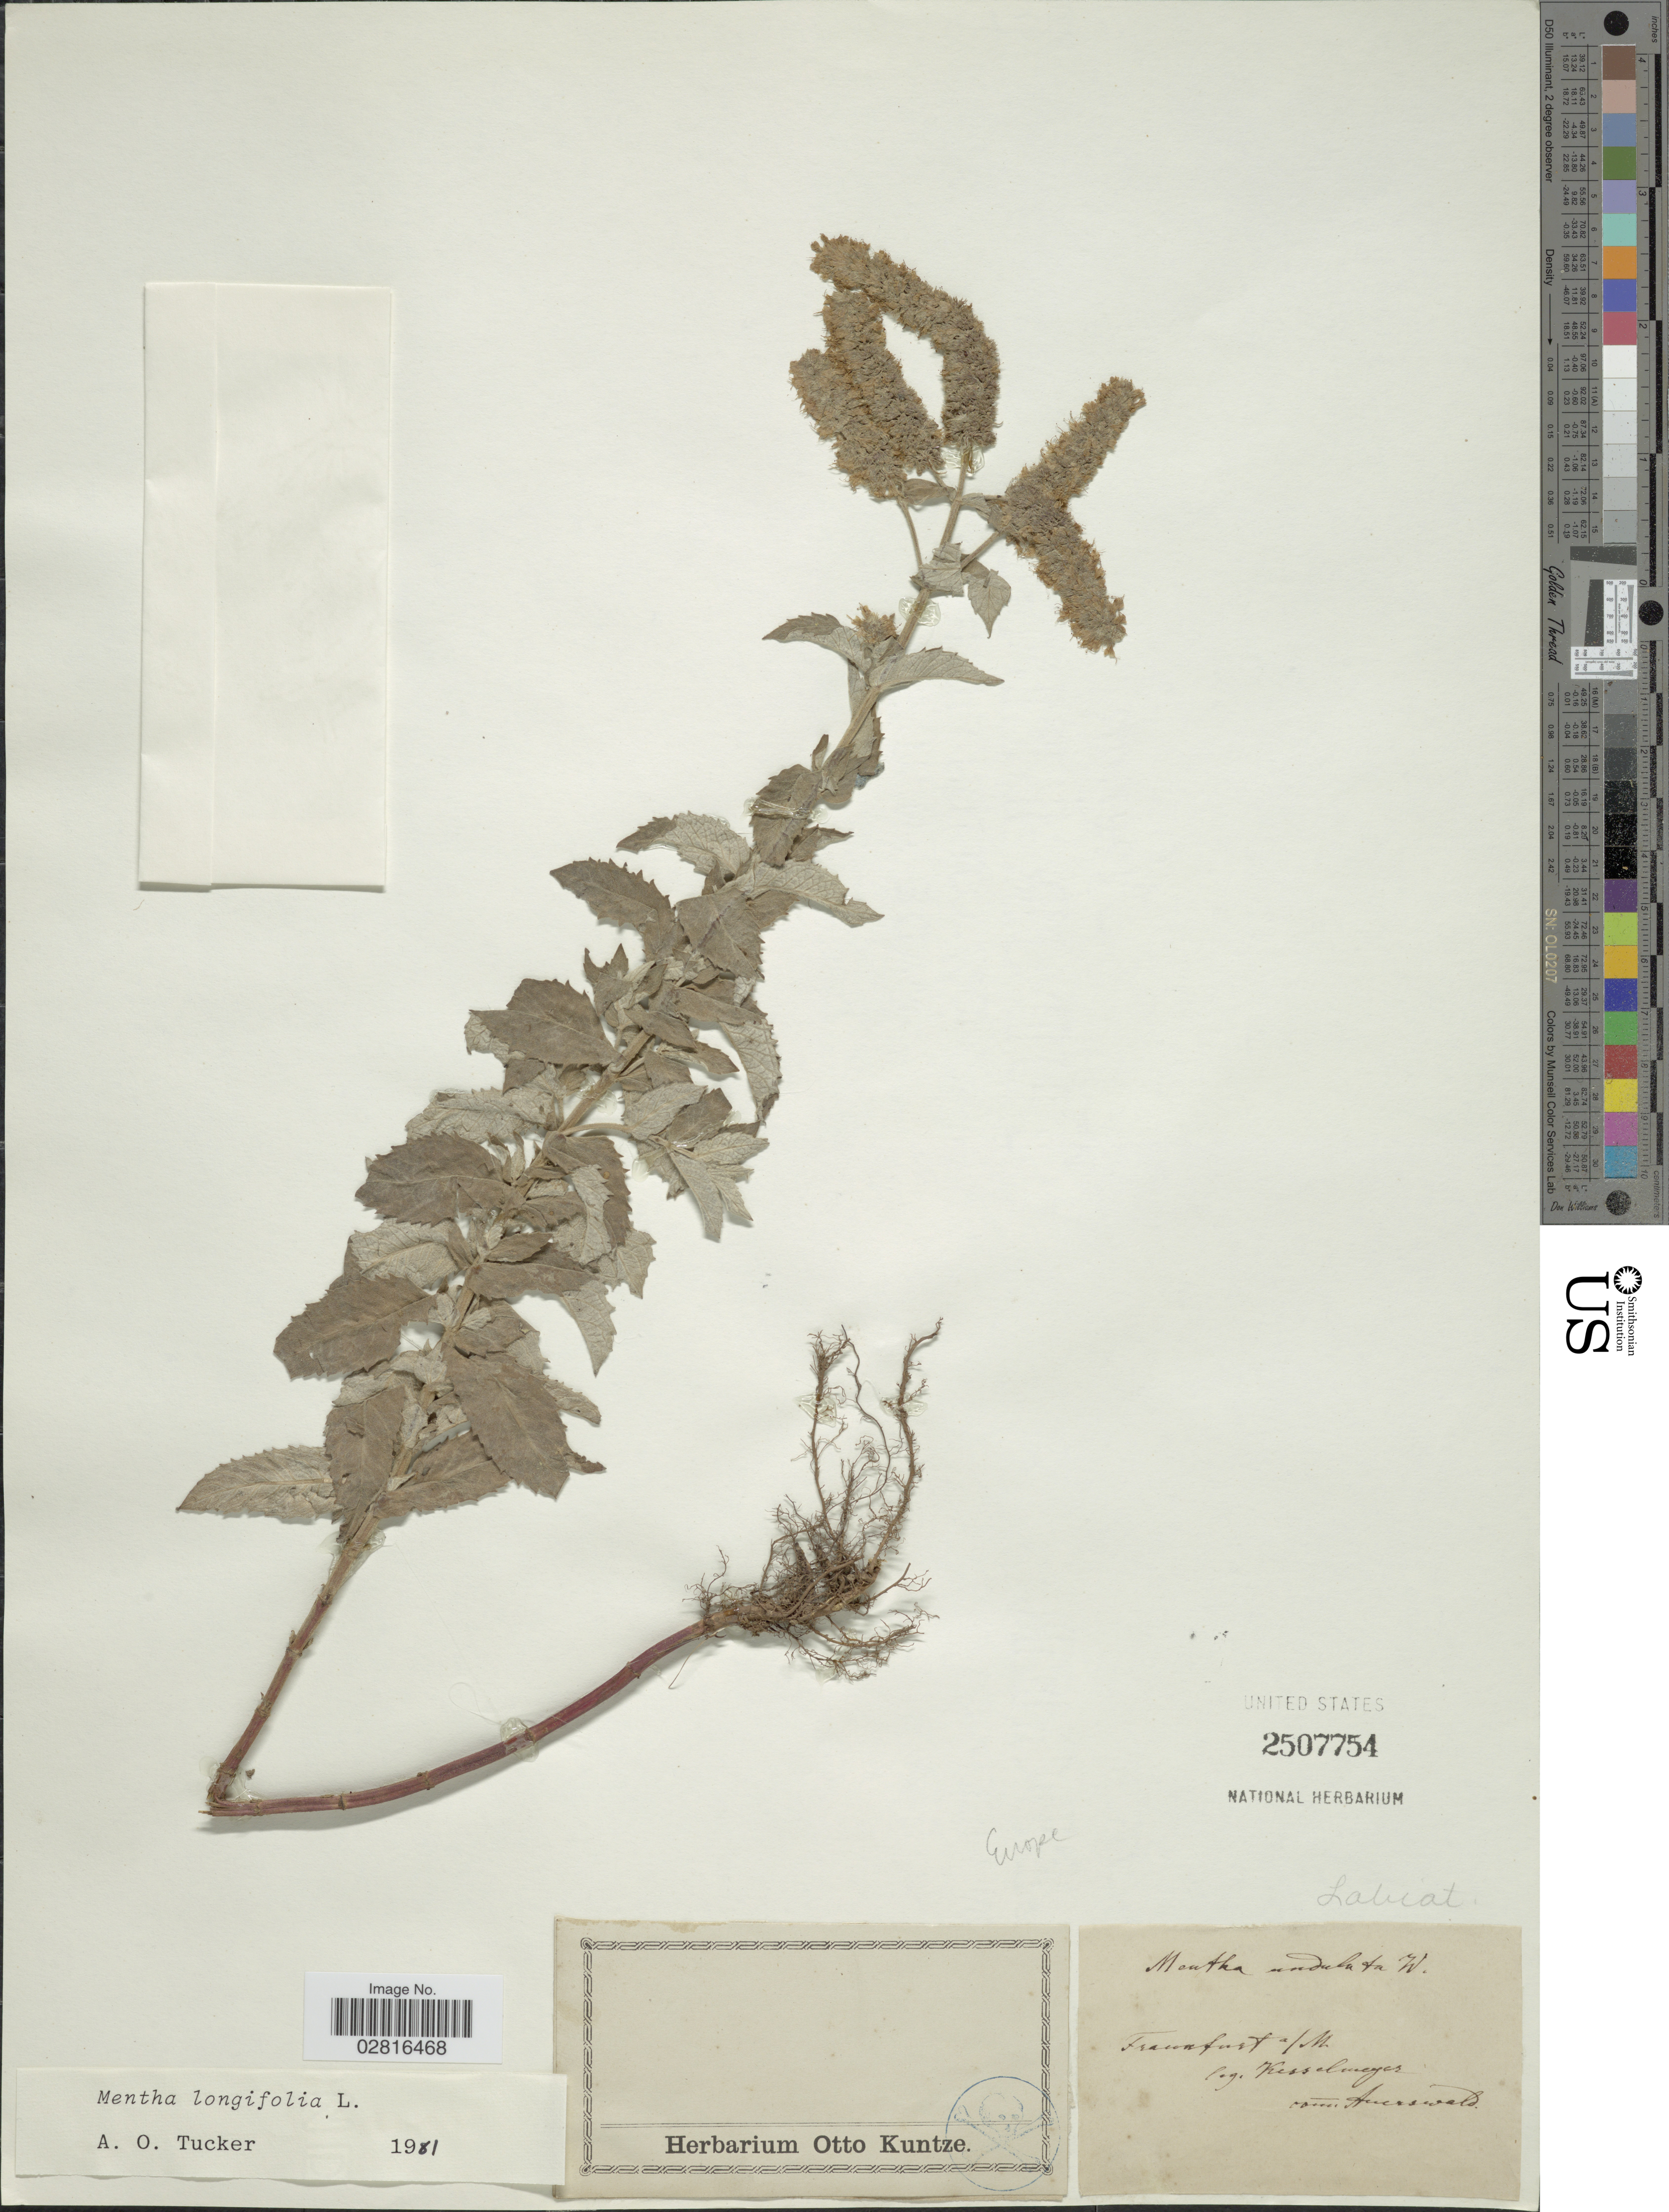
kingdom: Plantae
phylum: Tracheophyta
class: Magnoliopsida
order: Lamiales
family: Lamiaceae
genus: Mentha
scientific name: Mentha longifolia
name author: (L.) L.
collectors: Kesselmeyer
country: Germany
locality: Frankfurt a/M. [interpreted] Europe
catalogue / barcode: US 2507754